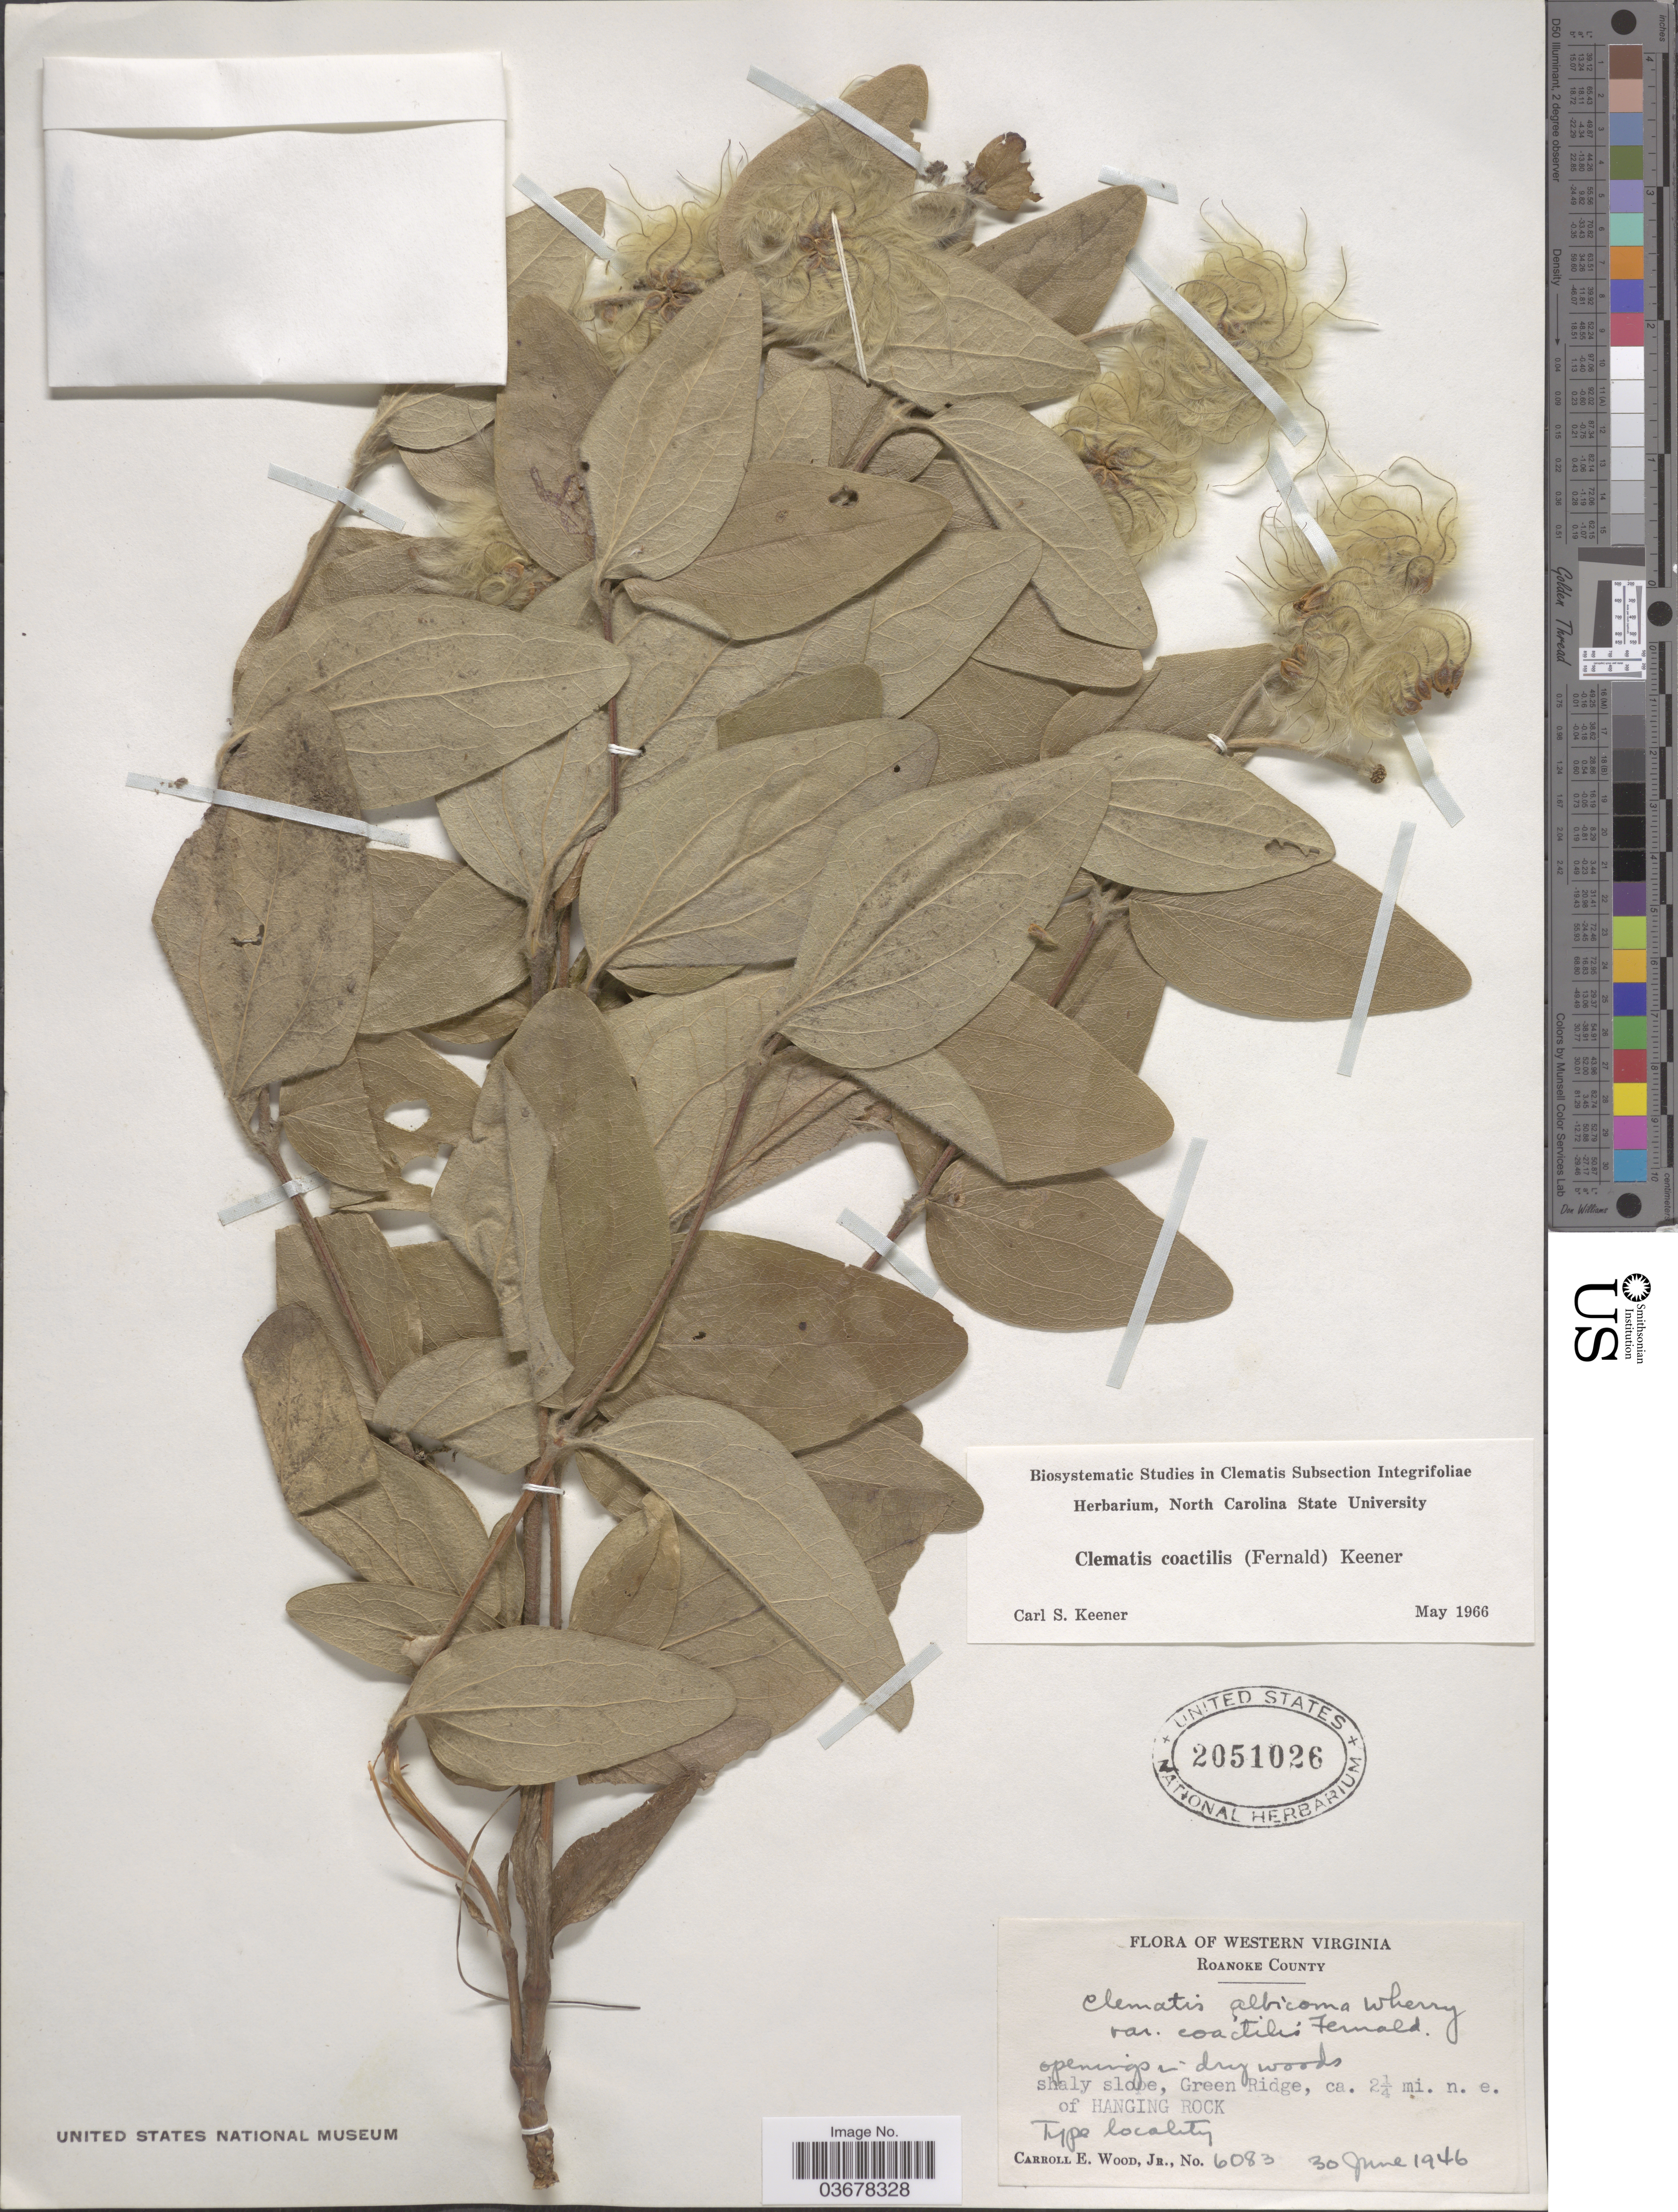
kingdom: Plantae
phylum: Tracheophyta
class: Magnoliopsida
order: Ranunculales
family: Ranunculaceae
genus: Clematis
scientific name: Clematis viorna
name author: L.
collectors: C. Wood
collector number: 6083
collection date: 1946-06-30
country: United States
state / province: Virginia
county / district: Roanoke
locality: Western Virginia. Roanoke County. Green Ridge, ca. 2¼ mi. n. e. of Hanging Rock.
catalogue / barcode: US 2051026